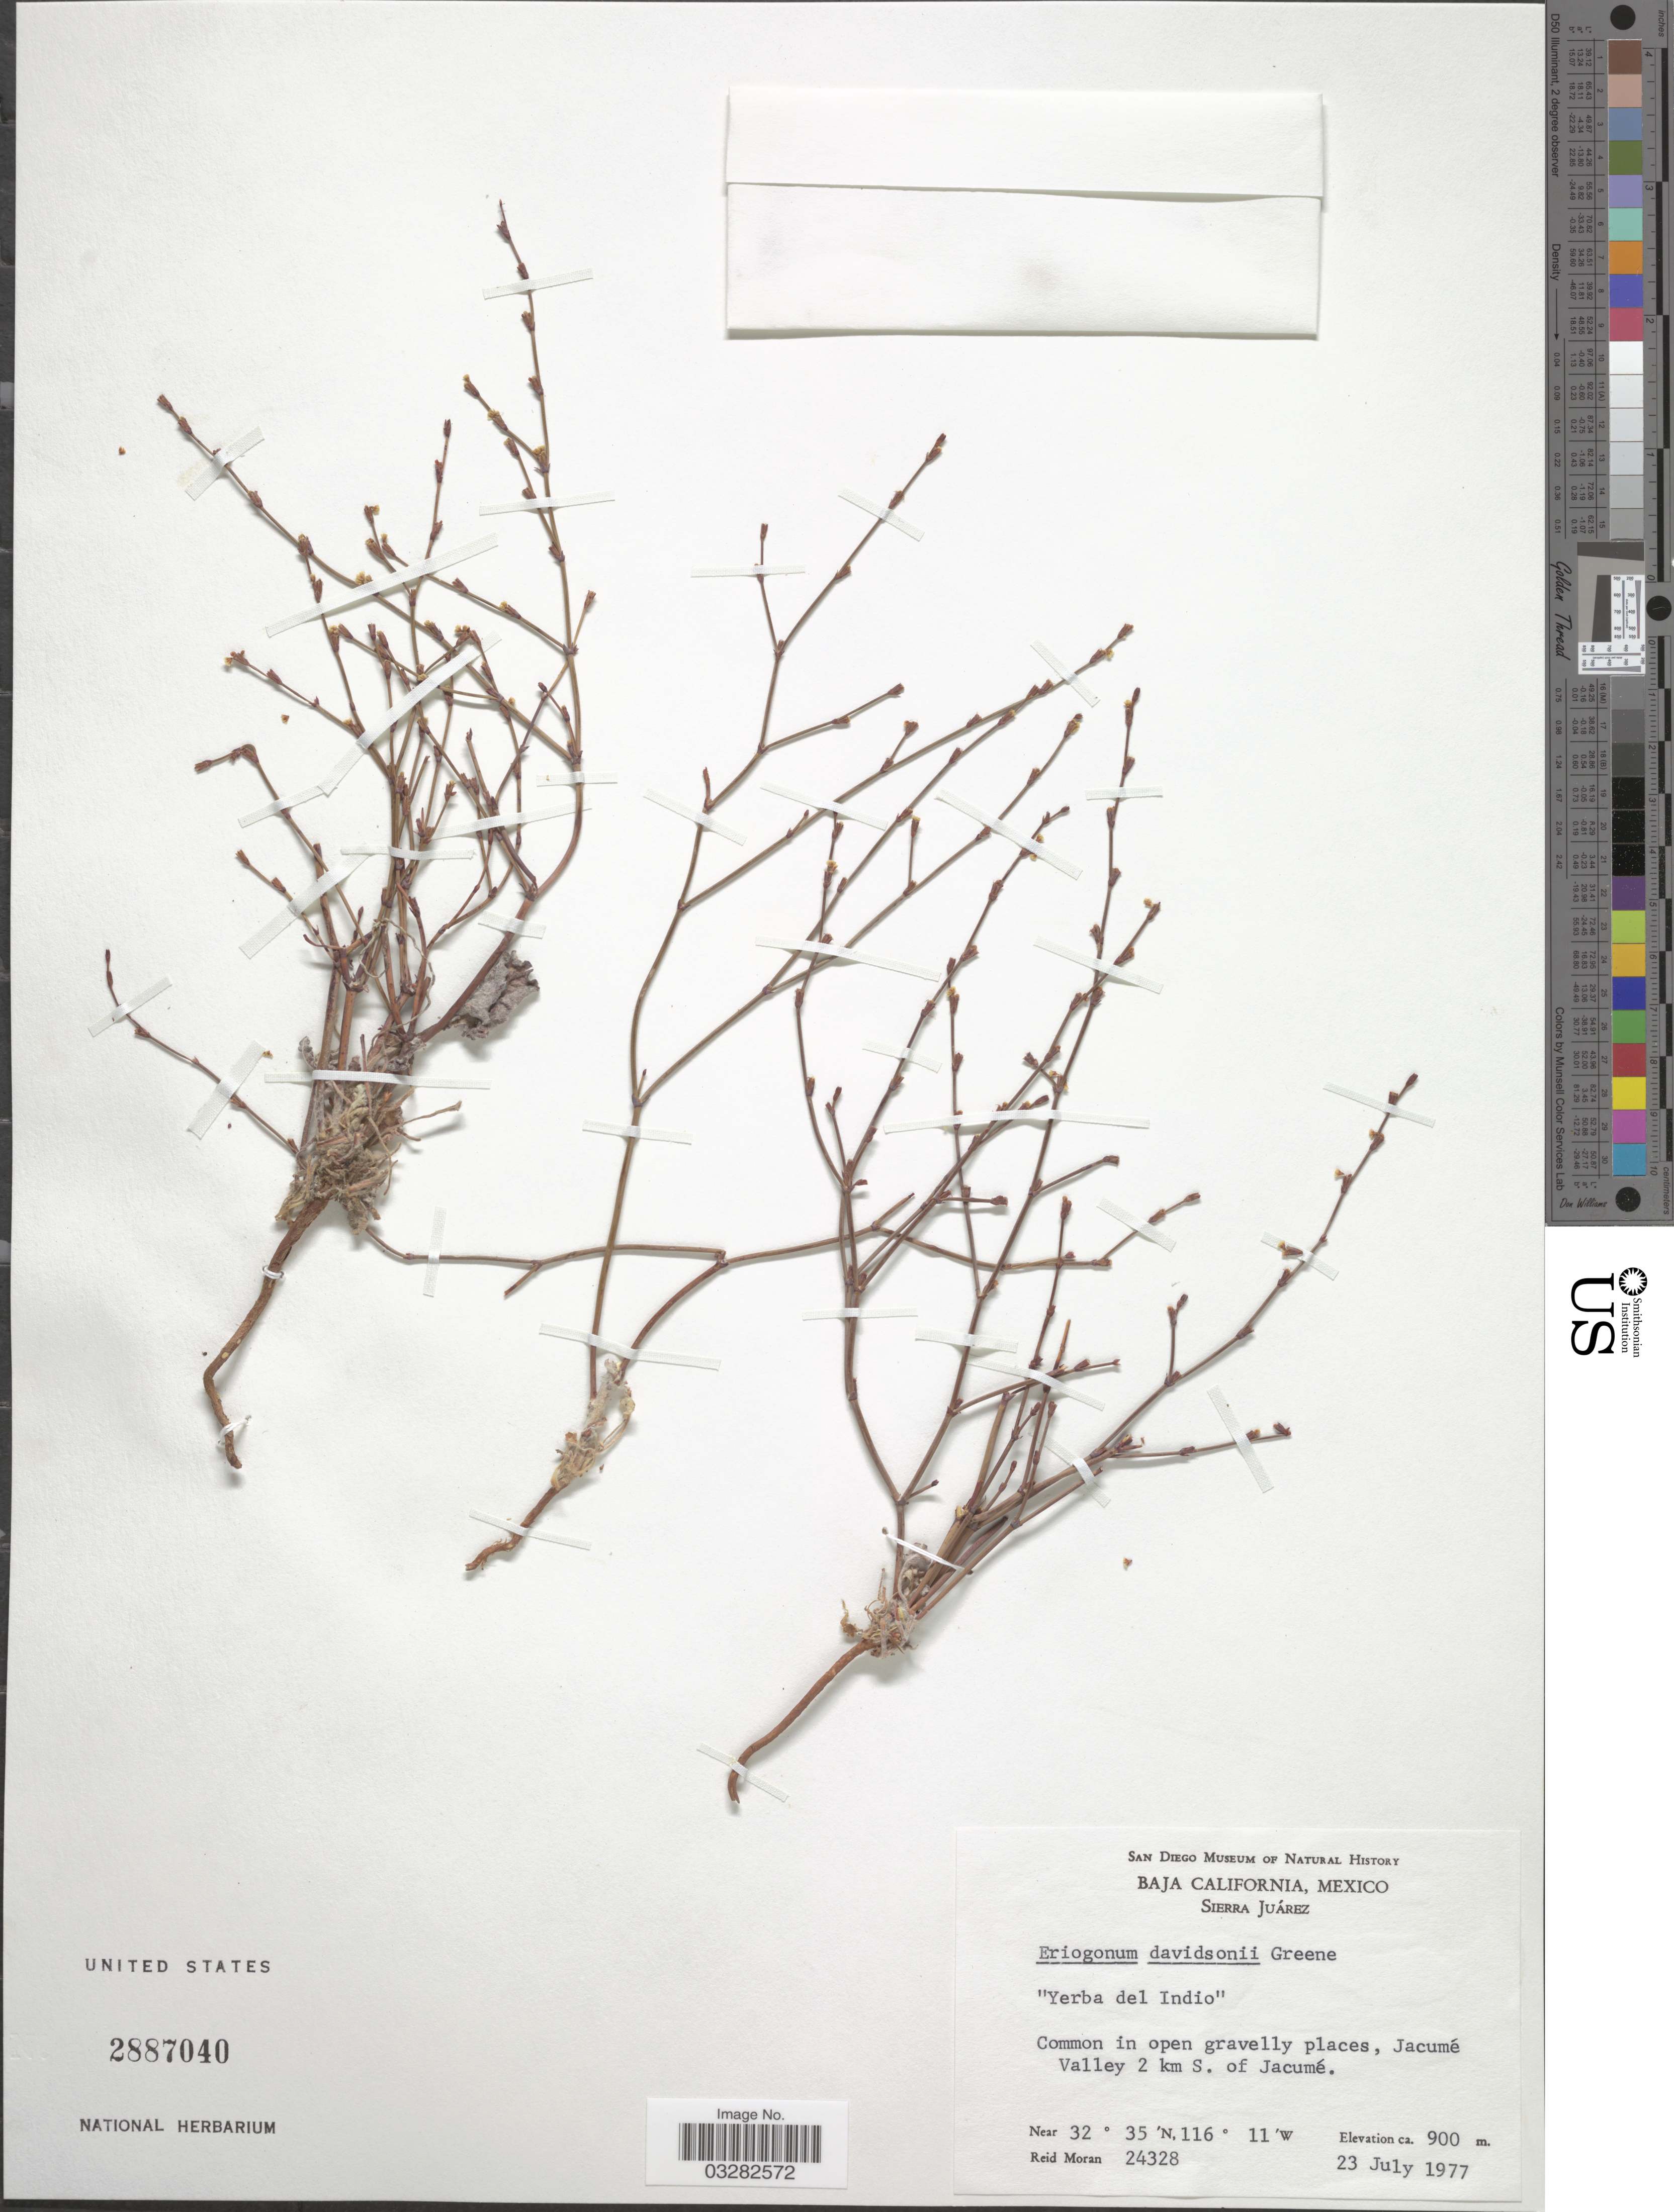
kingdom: Plantae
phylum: Tracheophyta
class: Magnoliopsida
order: Caryophyllales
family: Polygonaceae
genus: Eriogonum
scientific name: Eriogonum davidsonii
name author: Greene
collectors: R. Moran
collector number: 24328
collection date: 1977-07-23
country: Mexico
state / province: Baja California Norte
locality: Sierra Juárez. Jacumé Valley 2 km S. of Jacumé.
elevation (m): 900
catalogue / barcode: US 2887040